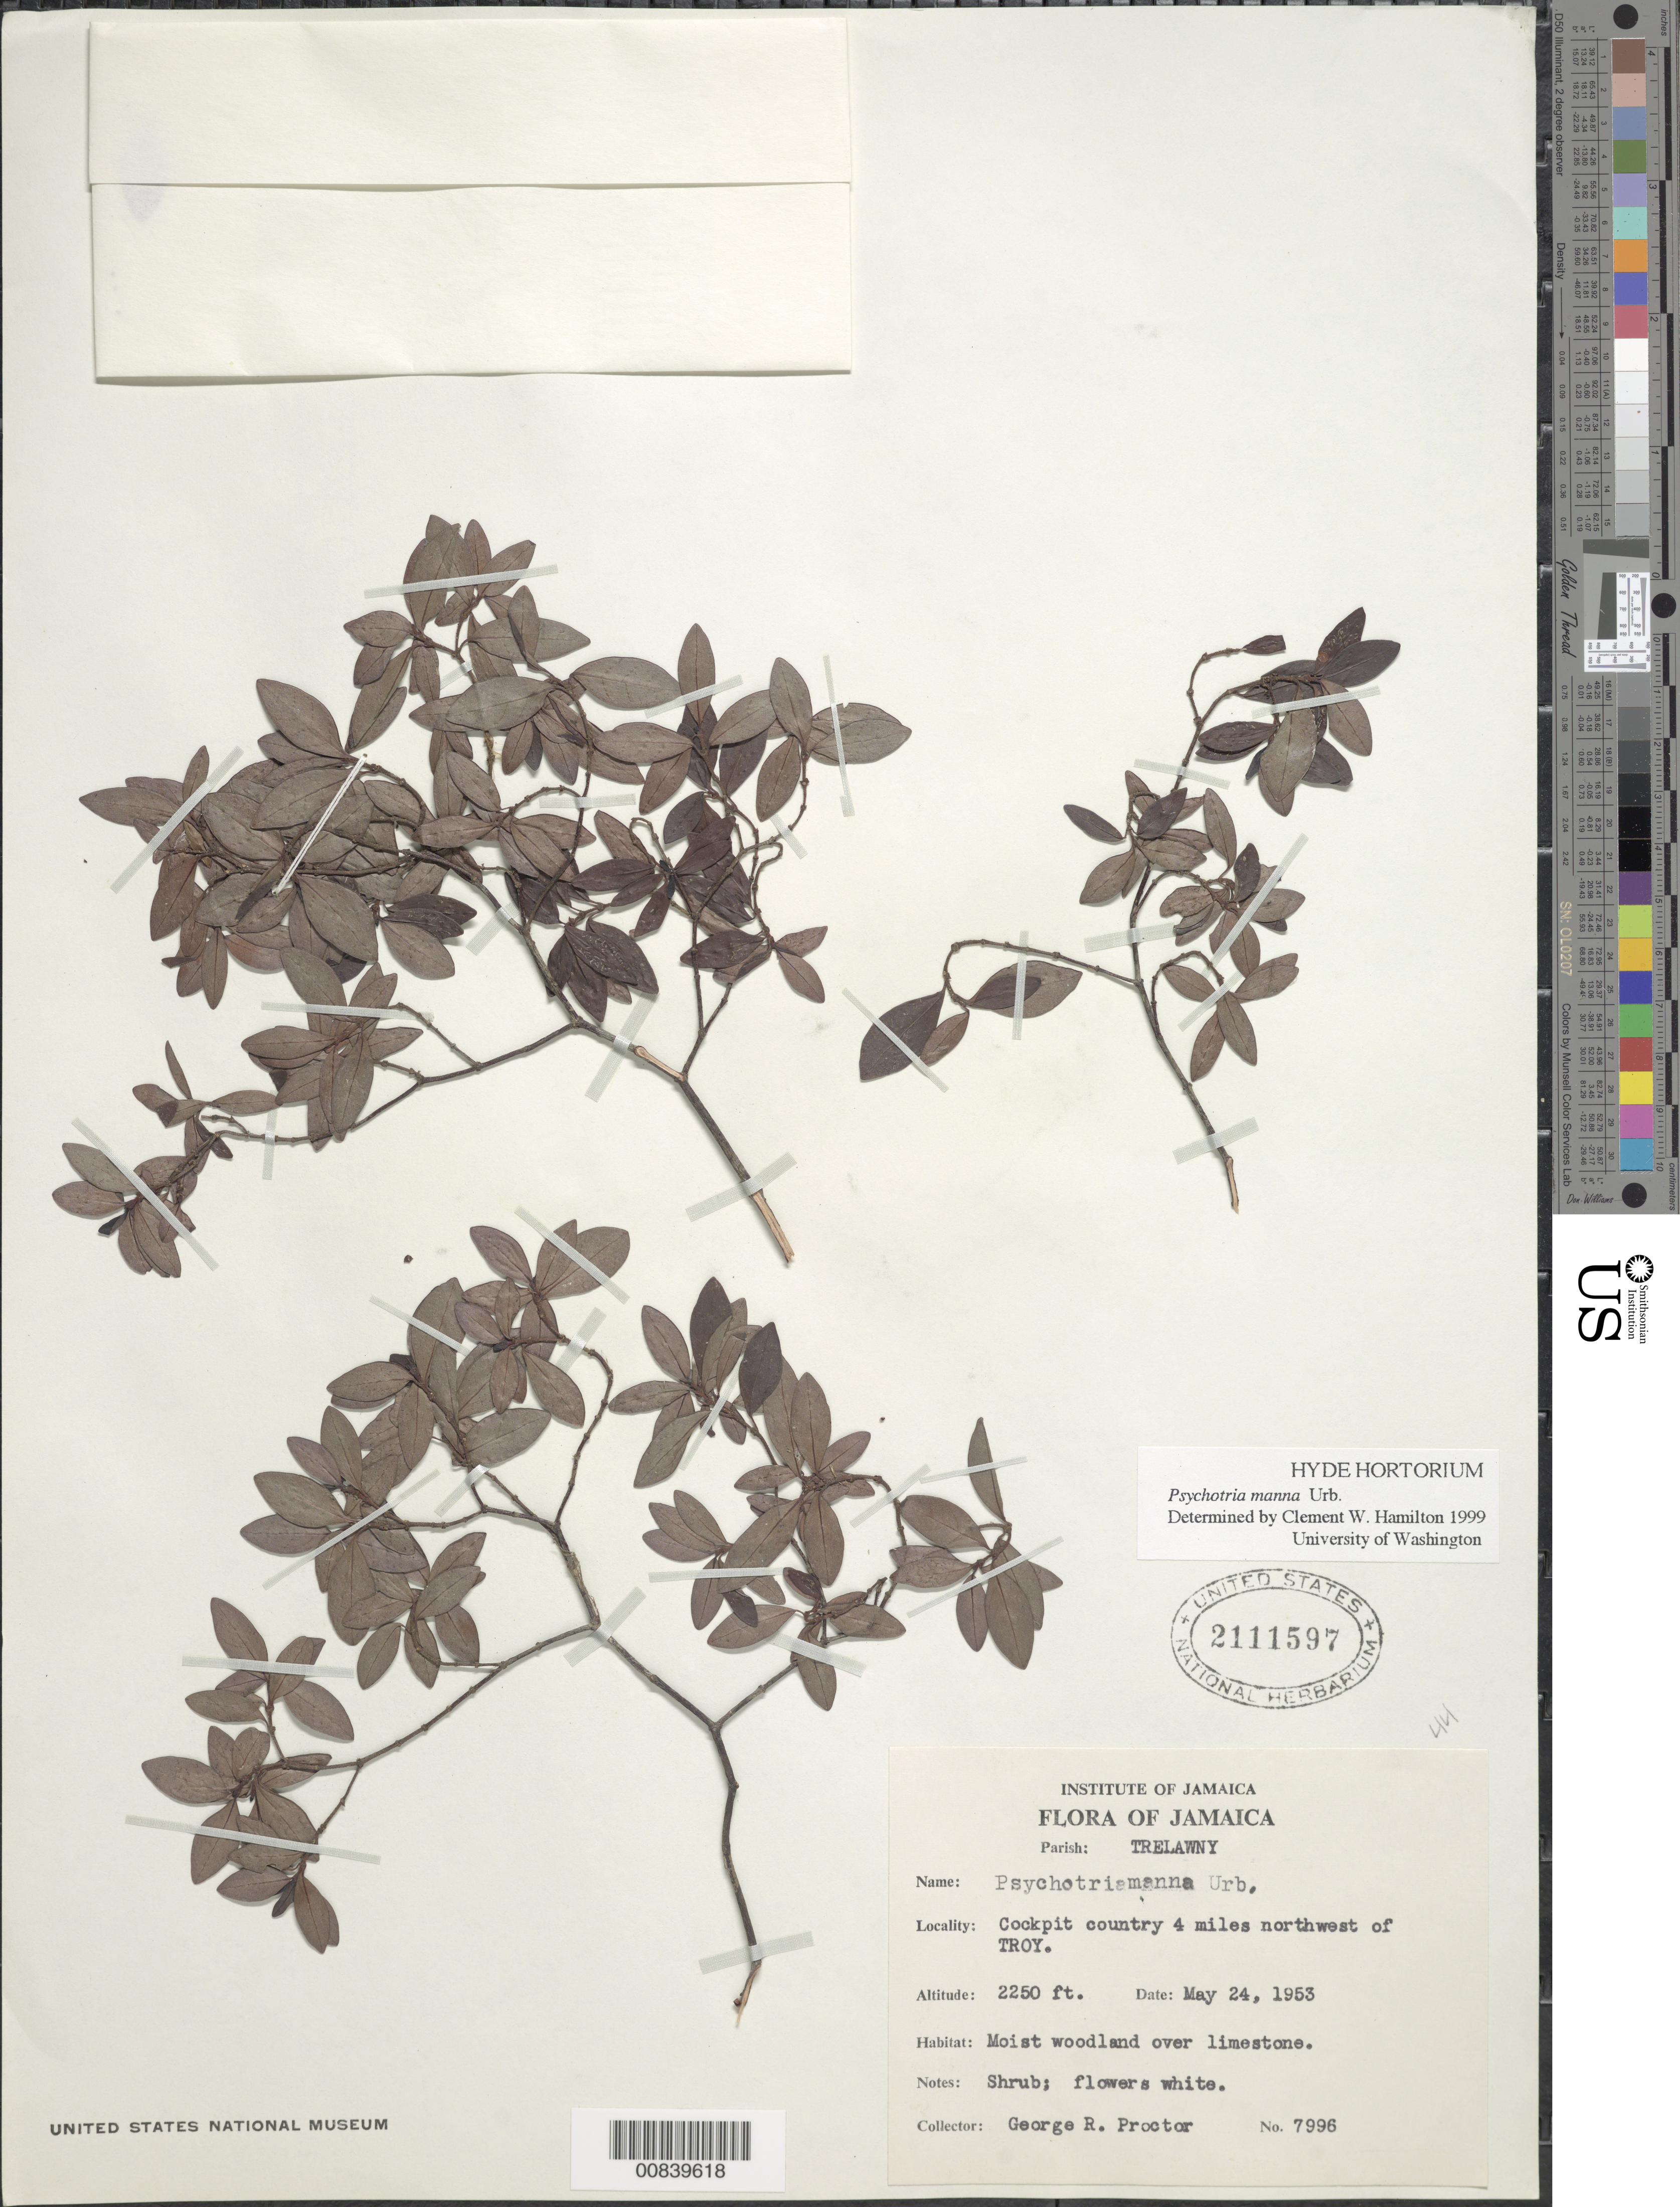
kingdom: Plantae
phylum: Tracheophyta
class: Magnoliopsida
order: Gentianales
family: Rubiaceae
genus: Psychotria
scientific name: Psychotria manna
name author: Urb.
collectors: G. R. Proctor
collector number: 7996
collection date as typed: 24 May 1953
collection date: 1953-05-24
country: Jamaica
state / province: Trelawny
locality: Cockpit Country, 4 miles northwest of Troy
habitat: Moist woodland over limestone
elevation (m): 686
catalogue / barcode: US 2111597